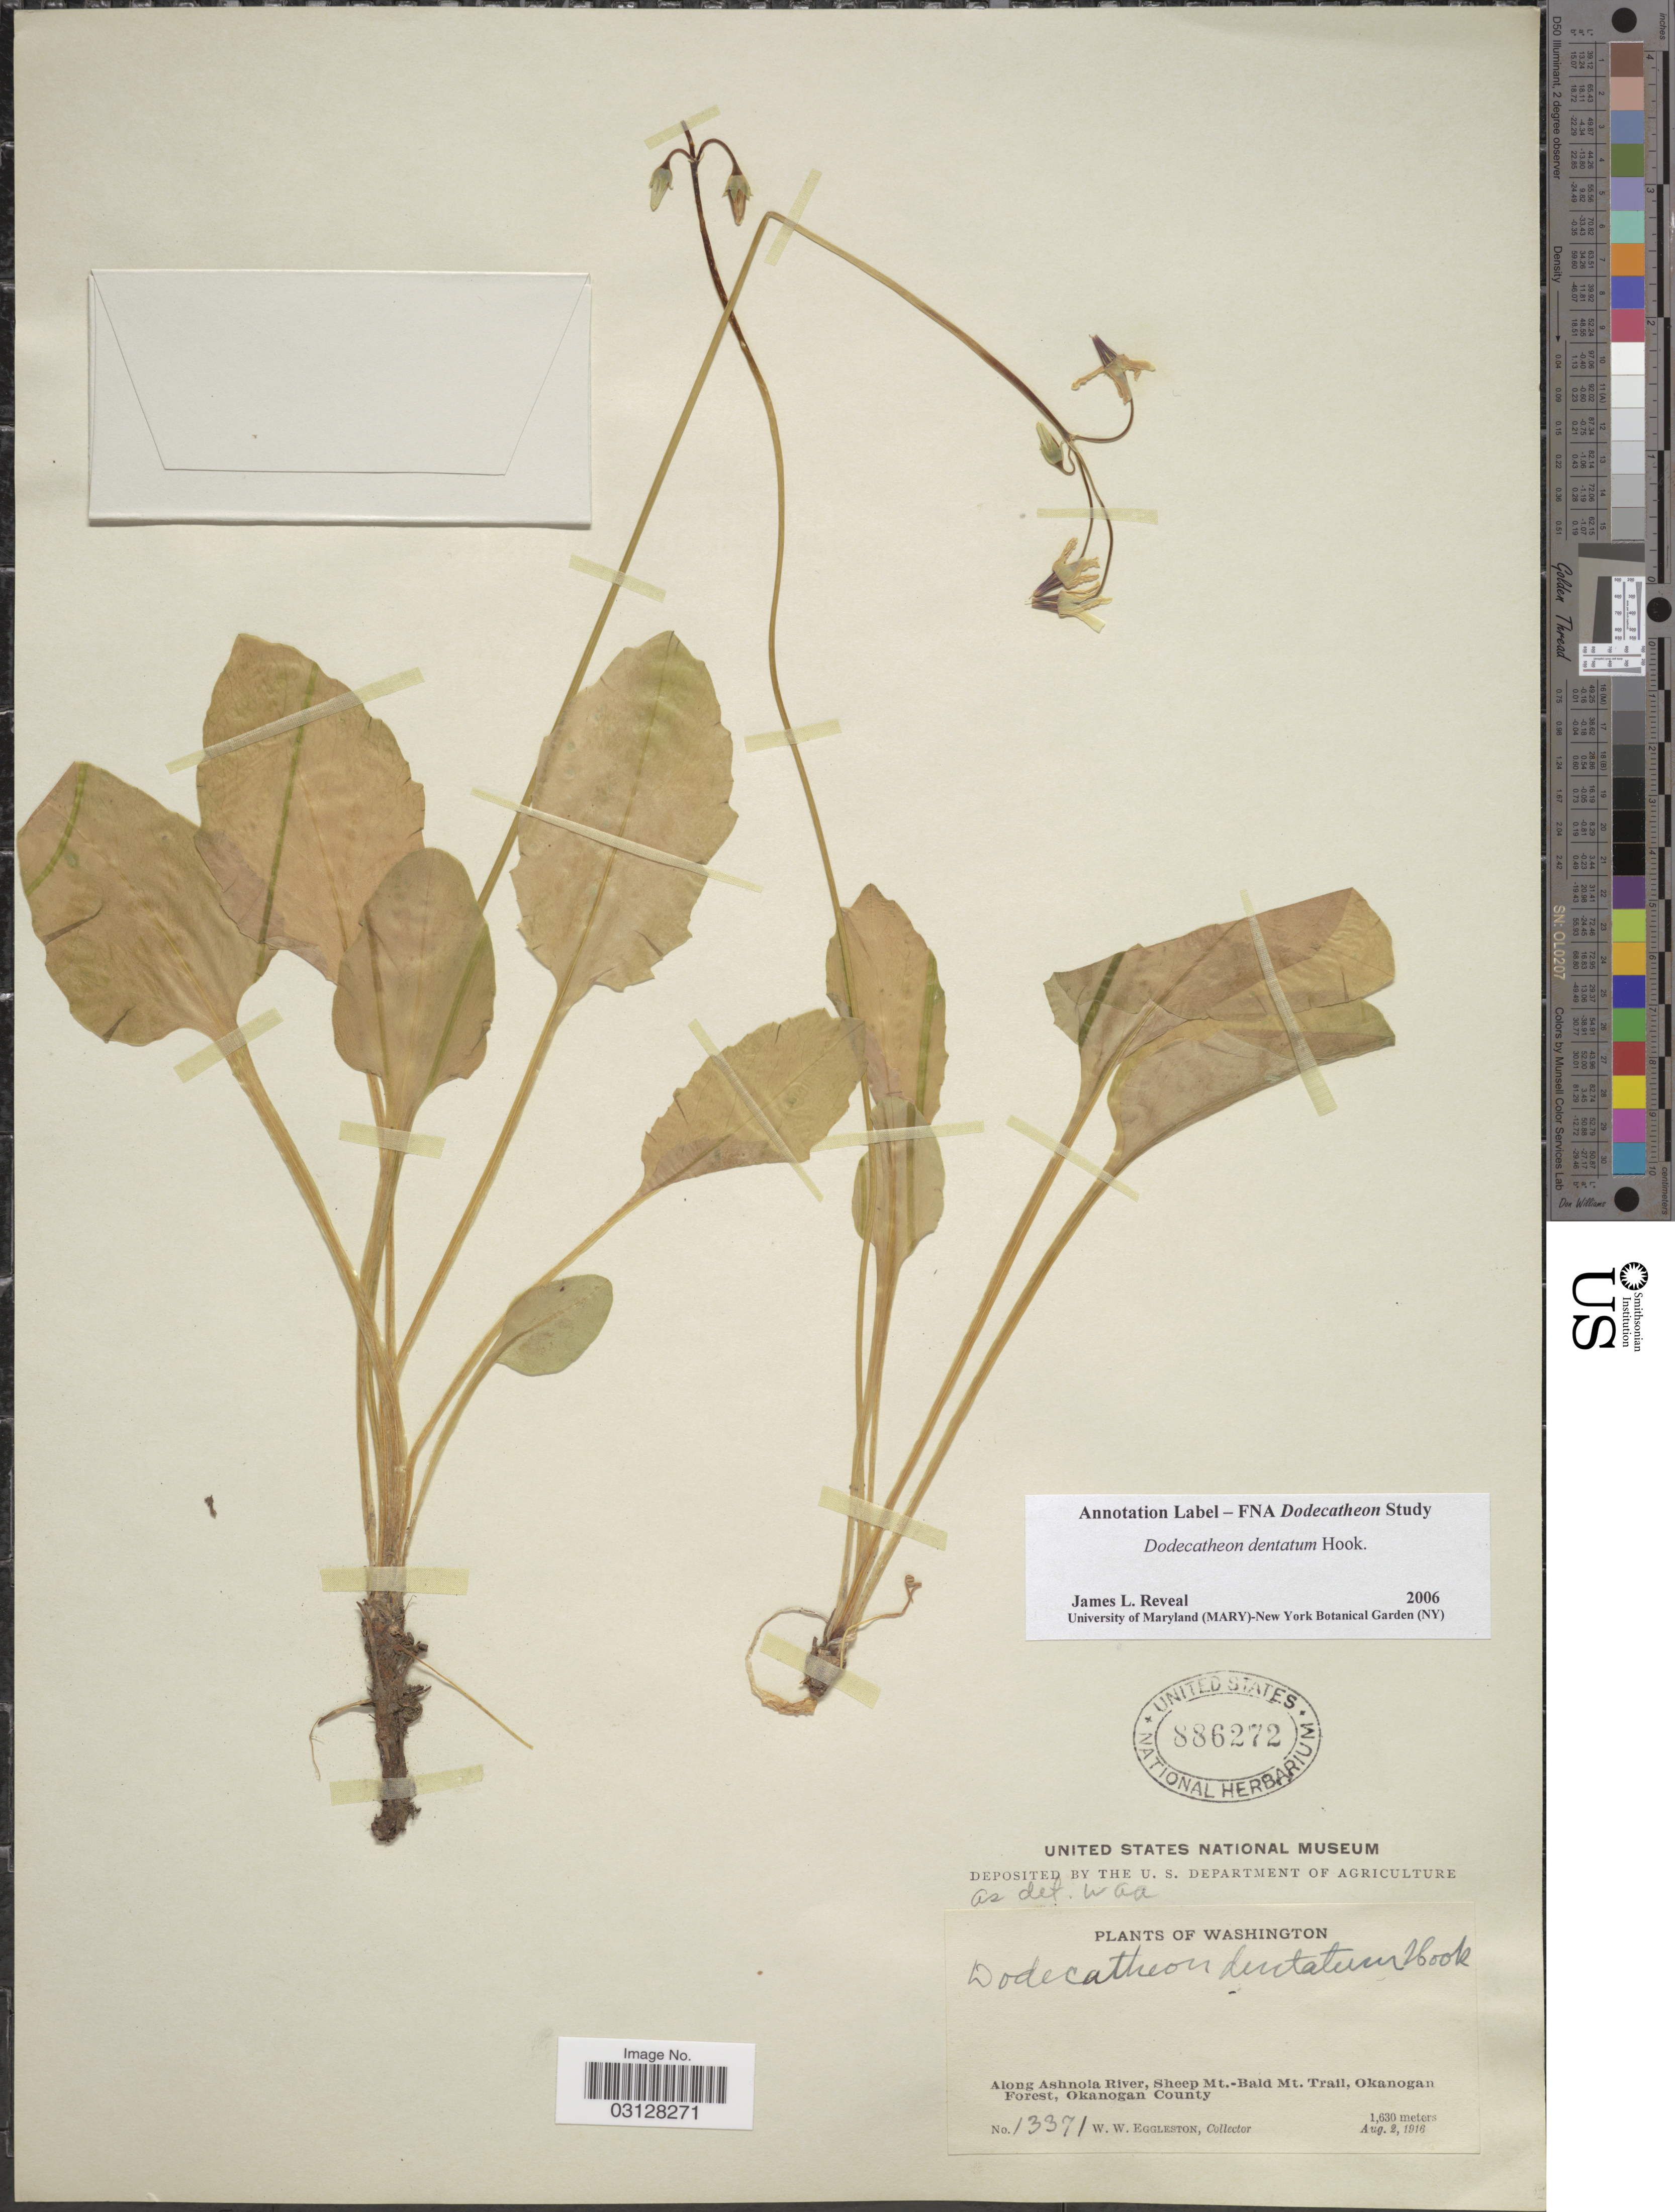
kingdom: Plantae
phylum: Tracheophyta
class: Magnoliopsida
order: Ericales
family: Primulaceae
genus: Dodecatheon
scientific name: Dodecatheon dentatum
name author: Hook.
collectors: W. W. Eggleston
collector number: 13371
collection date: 1916-08-02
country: United States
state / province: Washington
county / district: Okanogan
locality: Along Ashnola River, Sheep Mt.-Bald Mt. Trail, Okanogan Forest, Okanogan County.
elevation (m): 1630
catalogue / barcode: US 886272